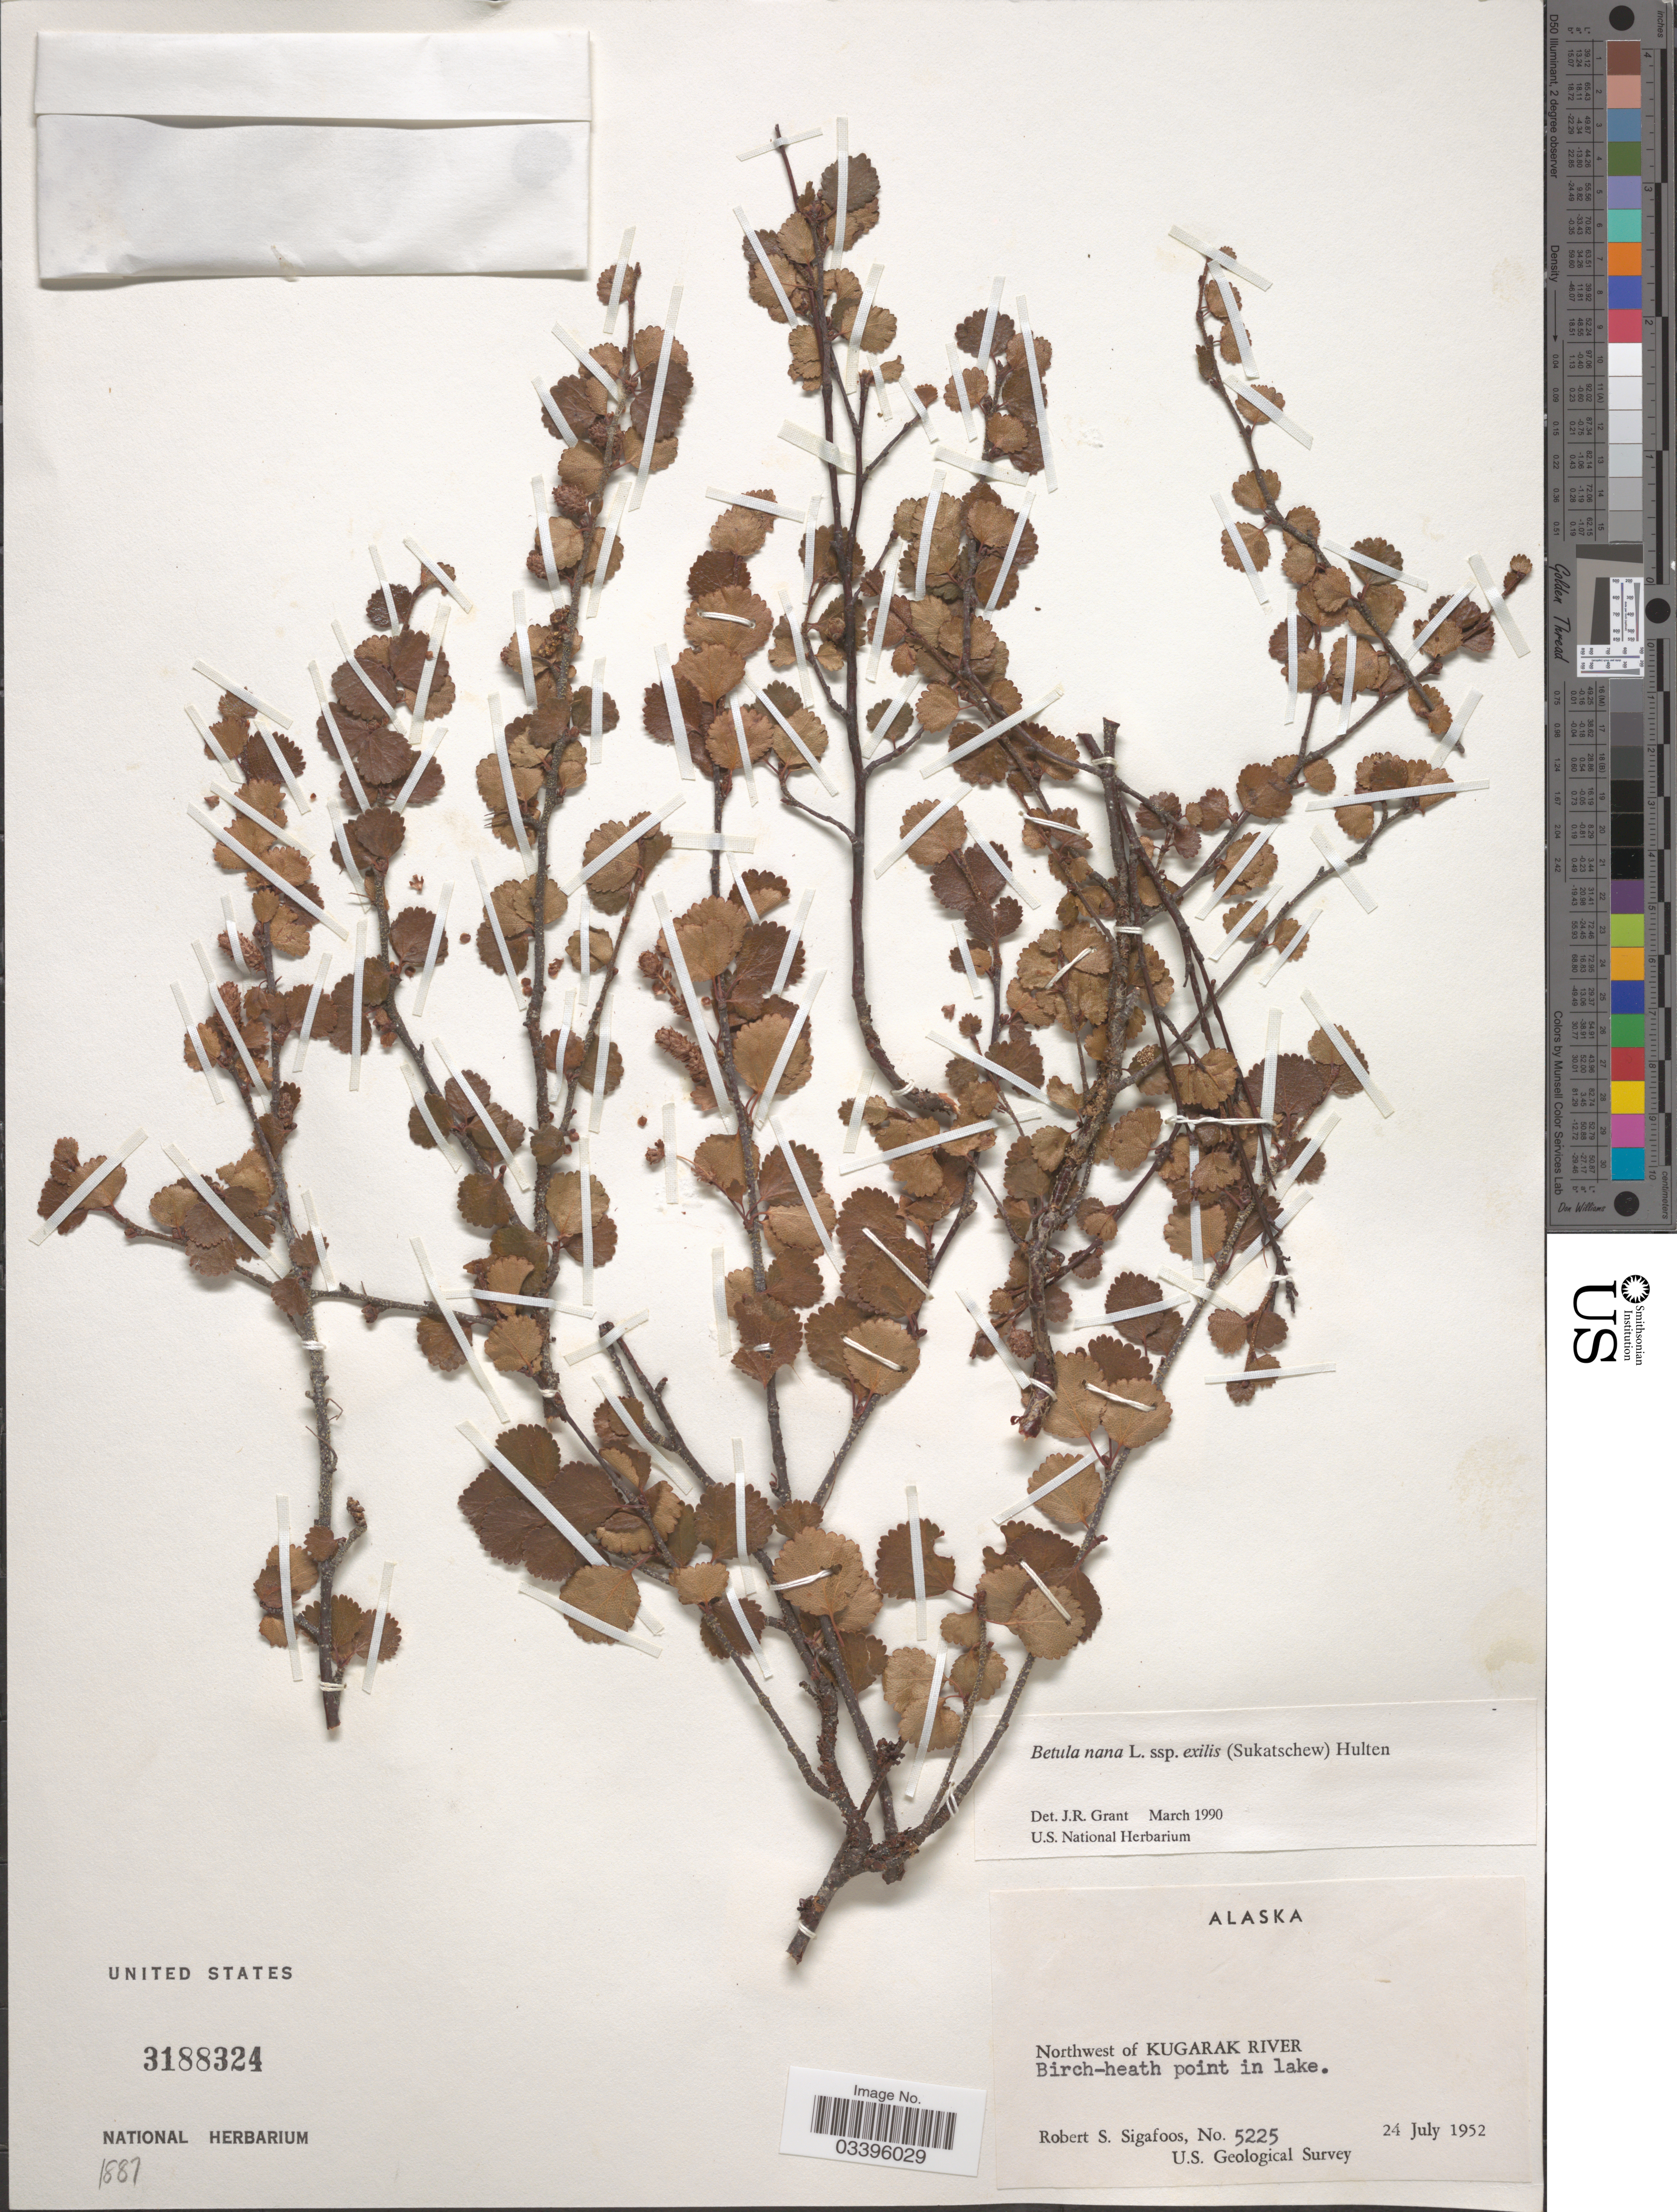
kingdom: Plantae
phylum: Tracheophyta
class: Magnoliopsida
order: Fagales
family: Betulaceae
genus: Betula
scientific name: Betula nana subsp. exilis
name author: L.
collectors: R. Sigafoos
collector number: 5225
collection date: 1952-07-24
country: United States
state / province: Alaska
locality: Northwest of Kugarak River. Birch-heath point in lake.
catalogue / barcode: US 3188324